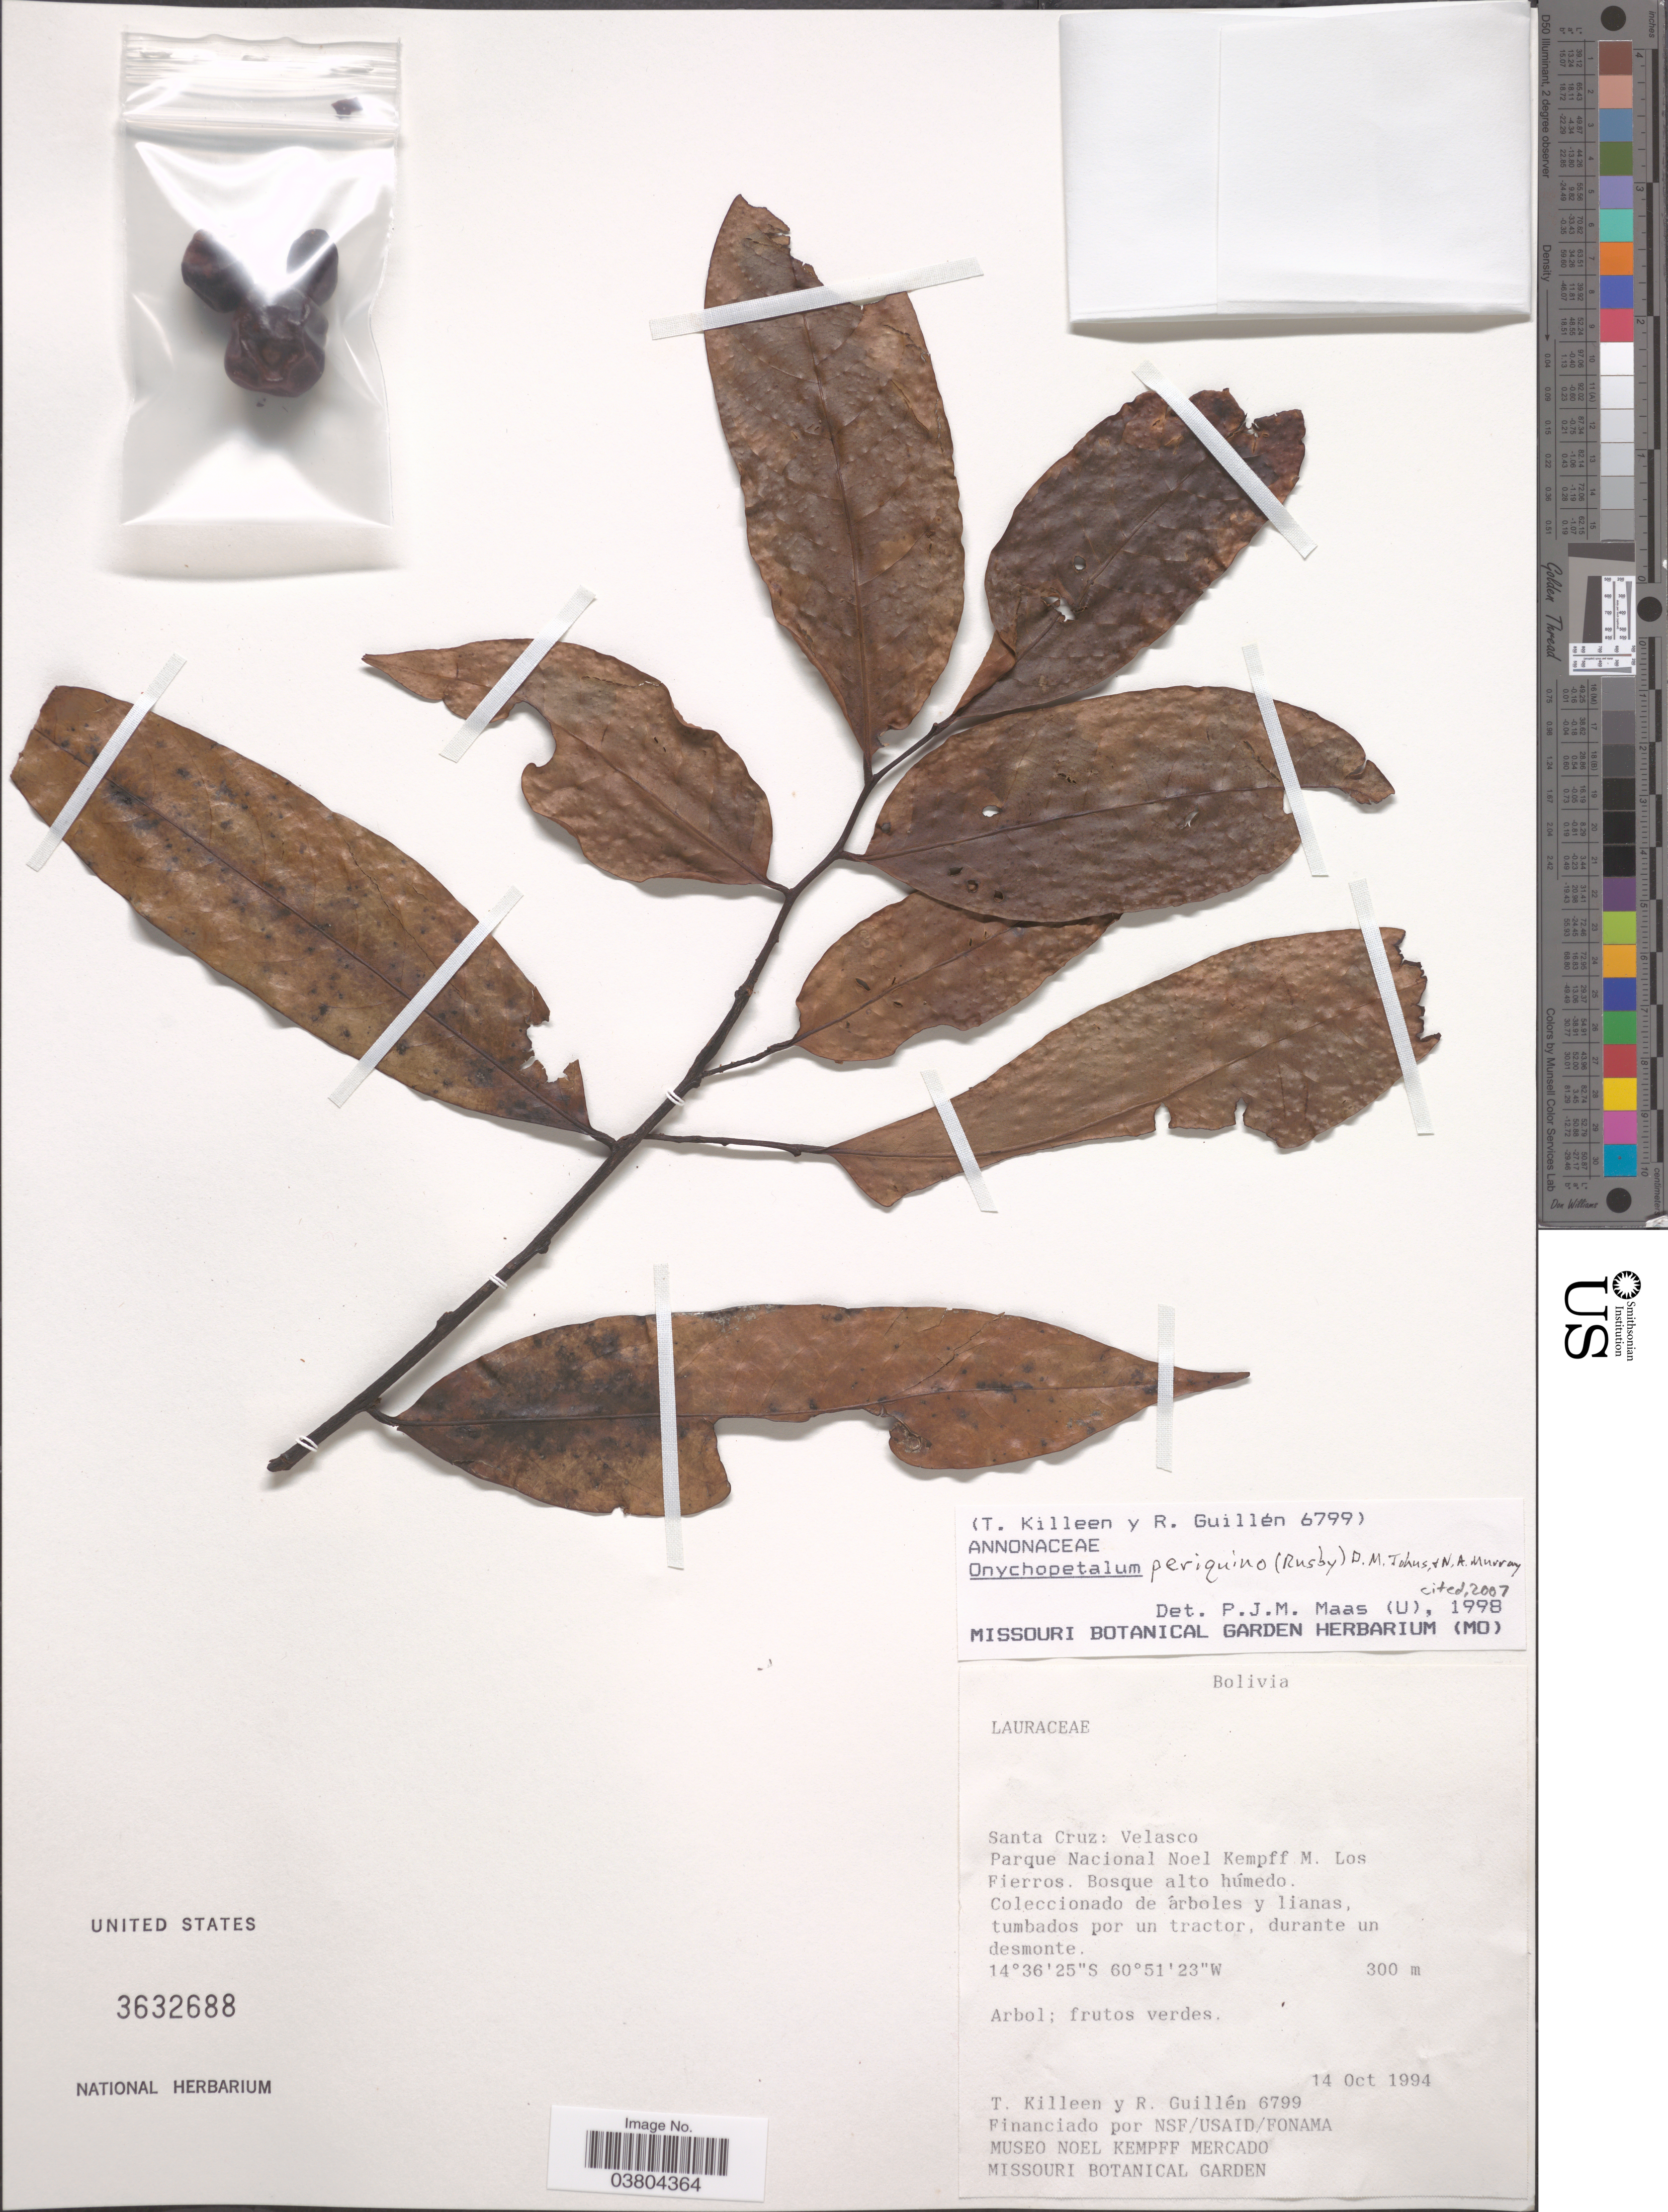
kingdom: Plantae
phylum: Tracheophyta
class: Magnoliopsida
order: Magnoliales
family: Annonaceae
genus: Onychopetalum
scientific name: Onychopetalum periquino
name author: (Rusby) D.M. Johnson & N.A. Murray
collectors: T. J. Killeen & R. Guillen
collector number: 6799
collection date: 1994-10-14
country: Bolivia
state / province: Santa Cruz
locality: Velasco. Parque Nacional Noel Kempff M. Los Fierros.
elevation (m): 300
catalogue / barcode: US 3632688